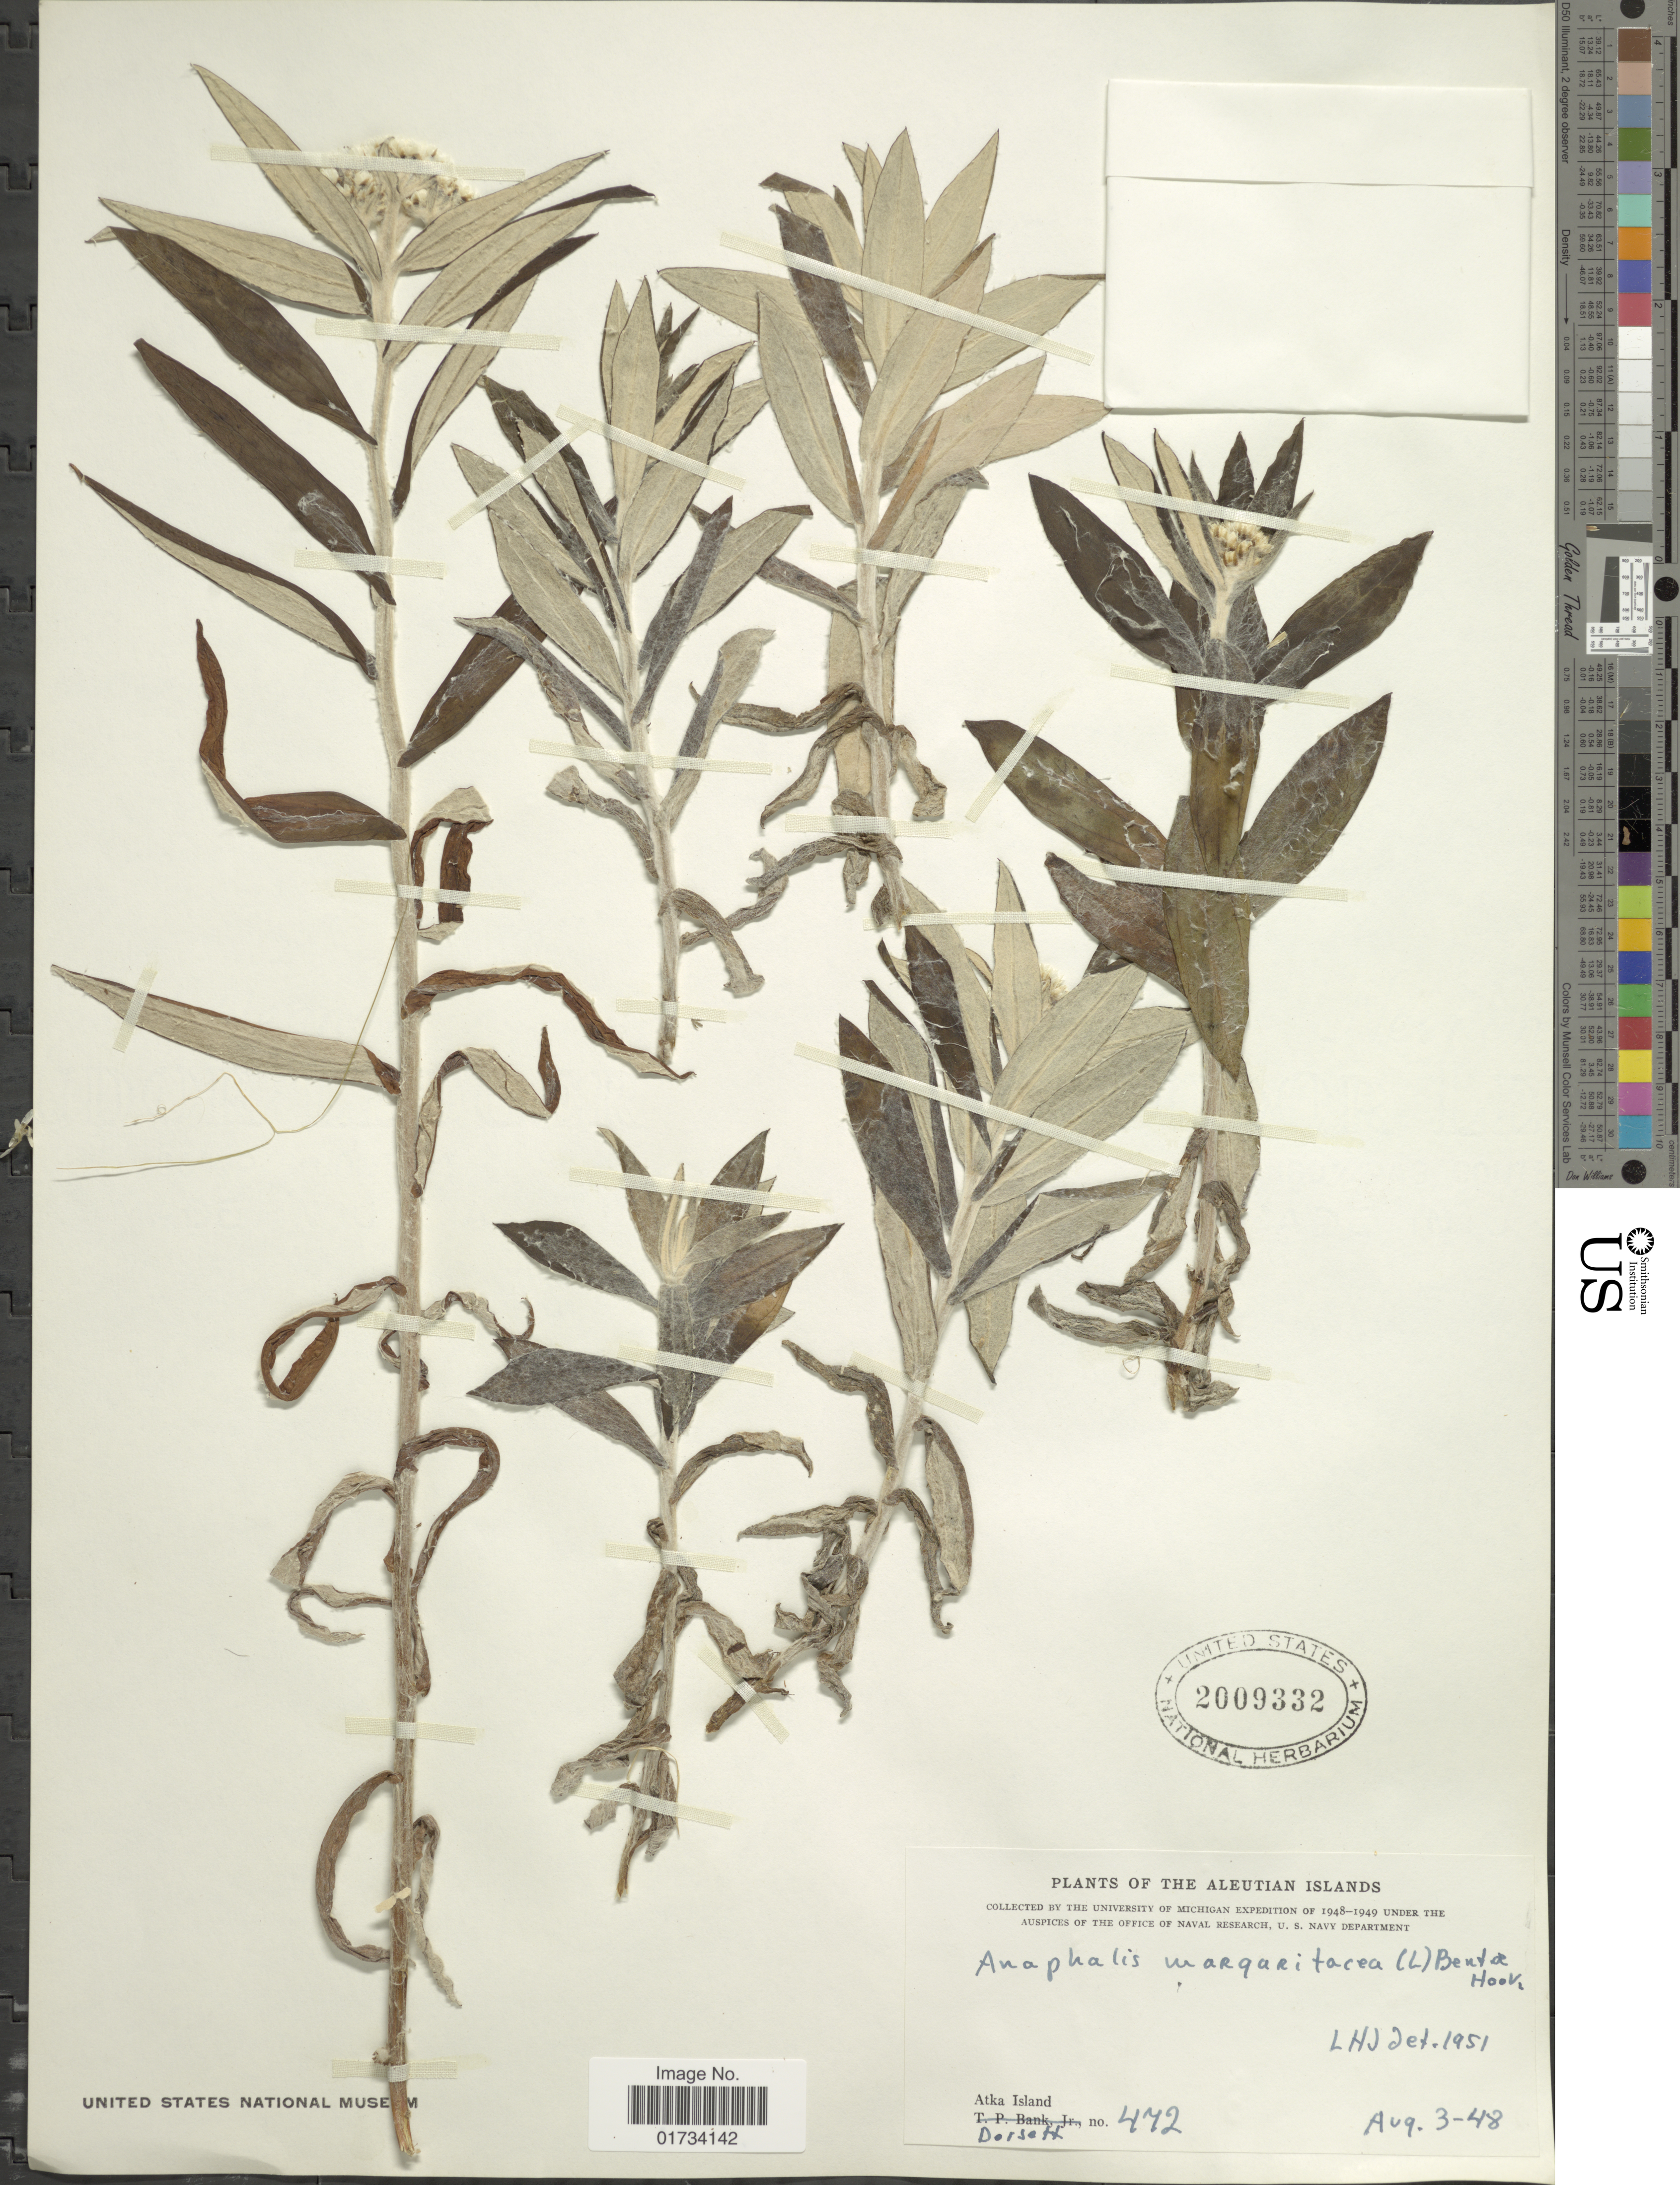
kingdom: Plantae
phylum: Tracheophyta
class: Magnoliopsida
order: Asterales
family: Asteraceae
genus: Anaphalis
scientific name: Anaphalis margaritacea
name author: (L.) Benth. & Hook. f.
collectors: -- Dorsett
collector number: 472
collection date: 1948-08-03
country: United States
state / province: Alaska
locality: Aleutian Islands, Atka Island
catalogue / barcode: US 2009332